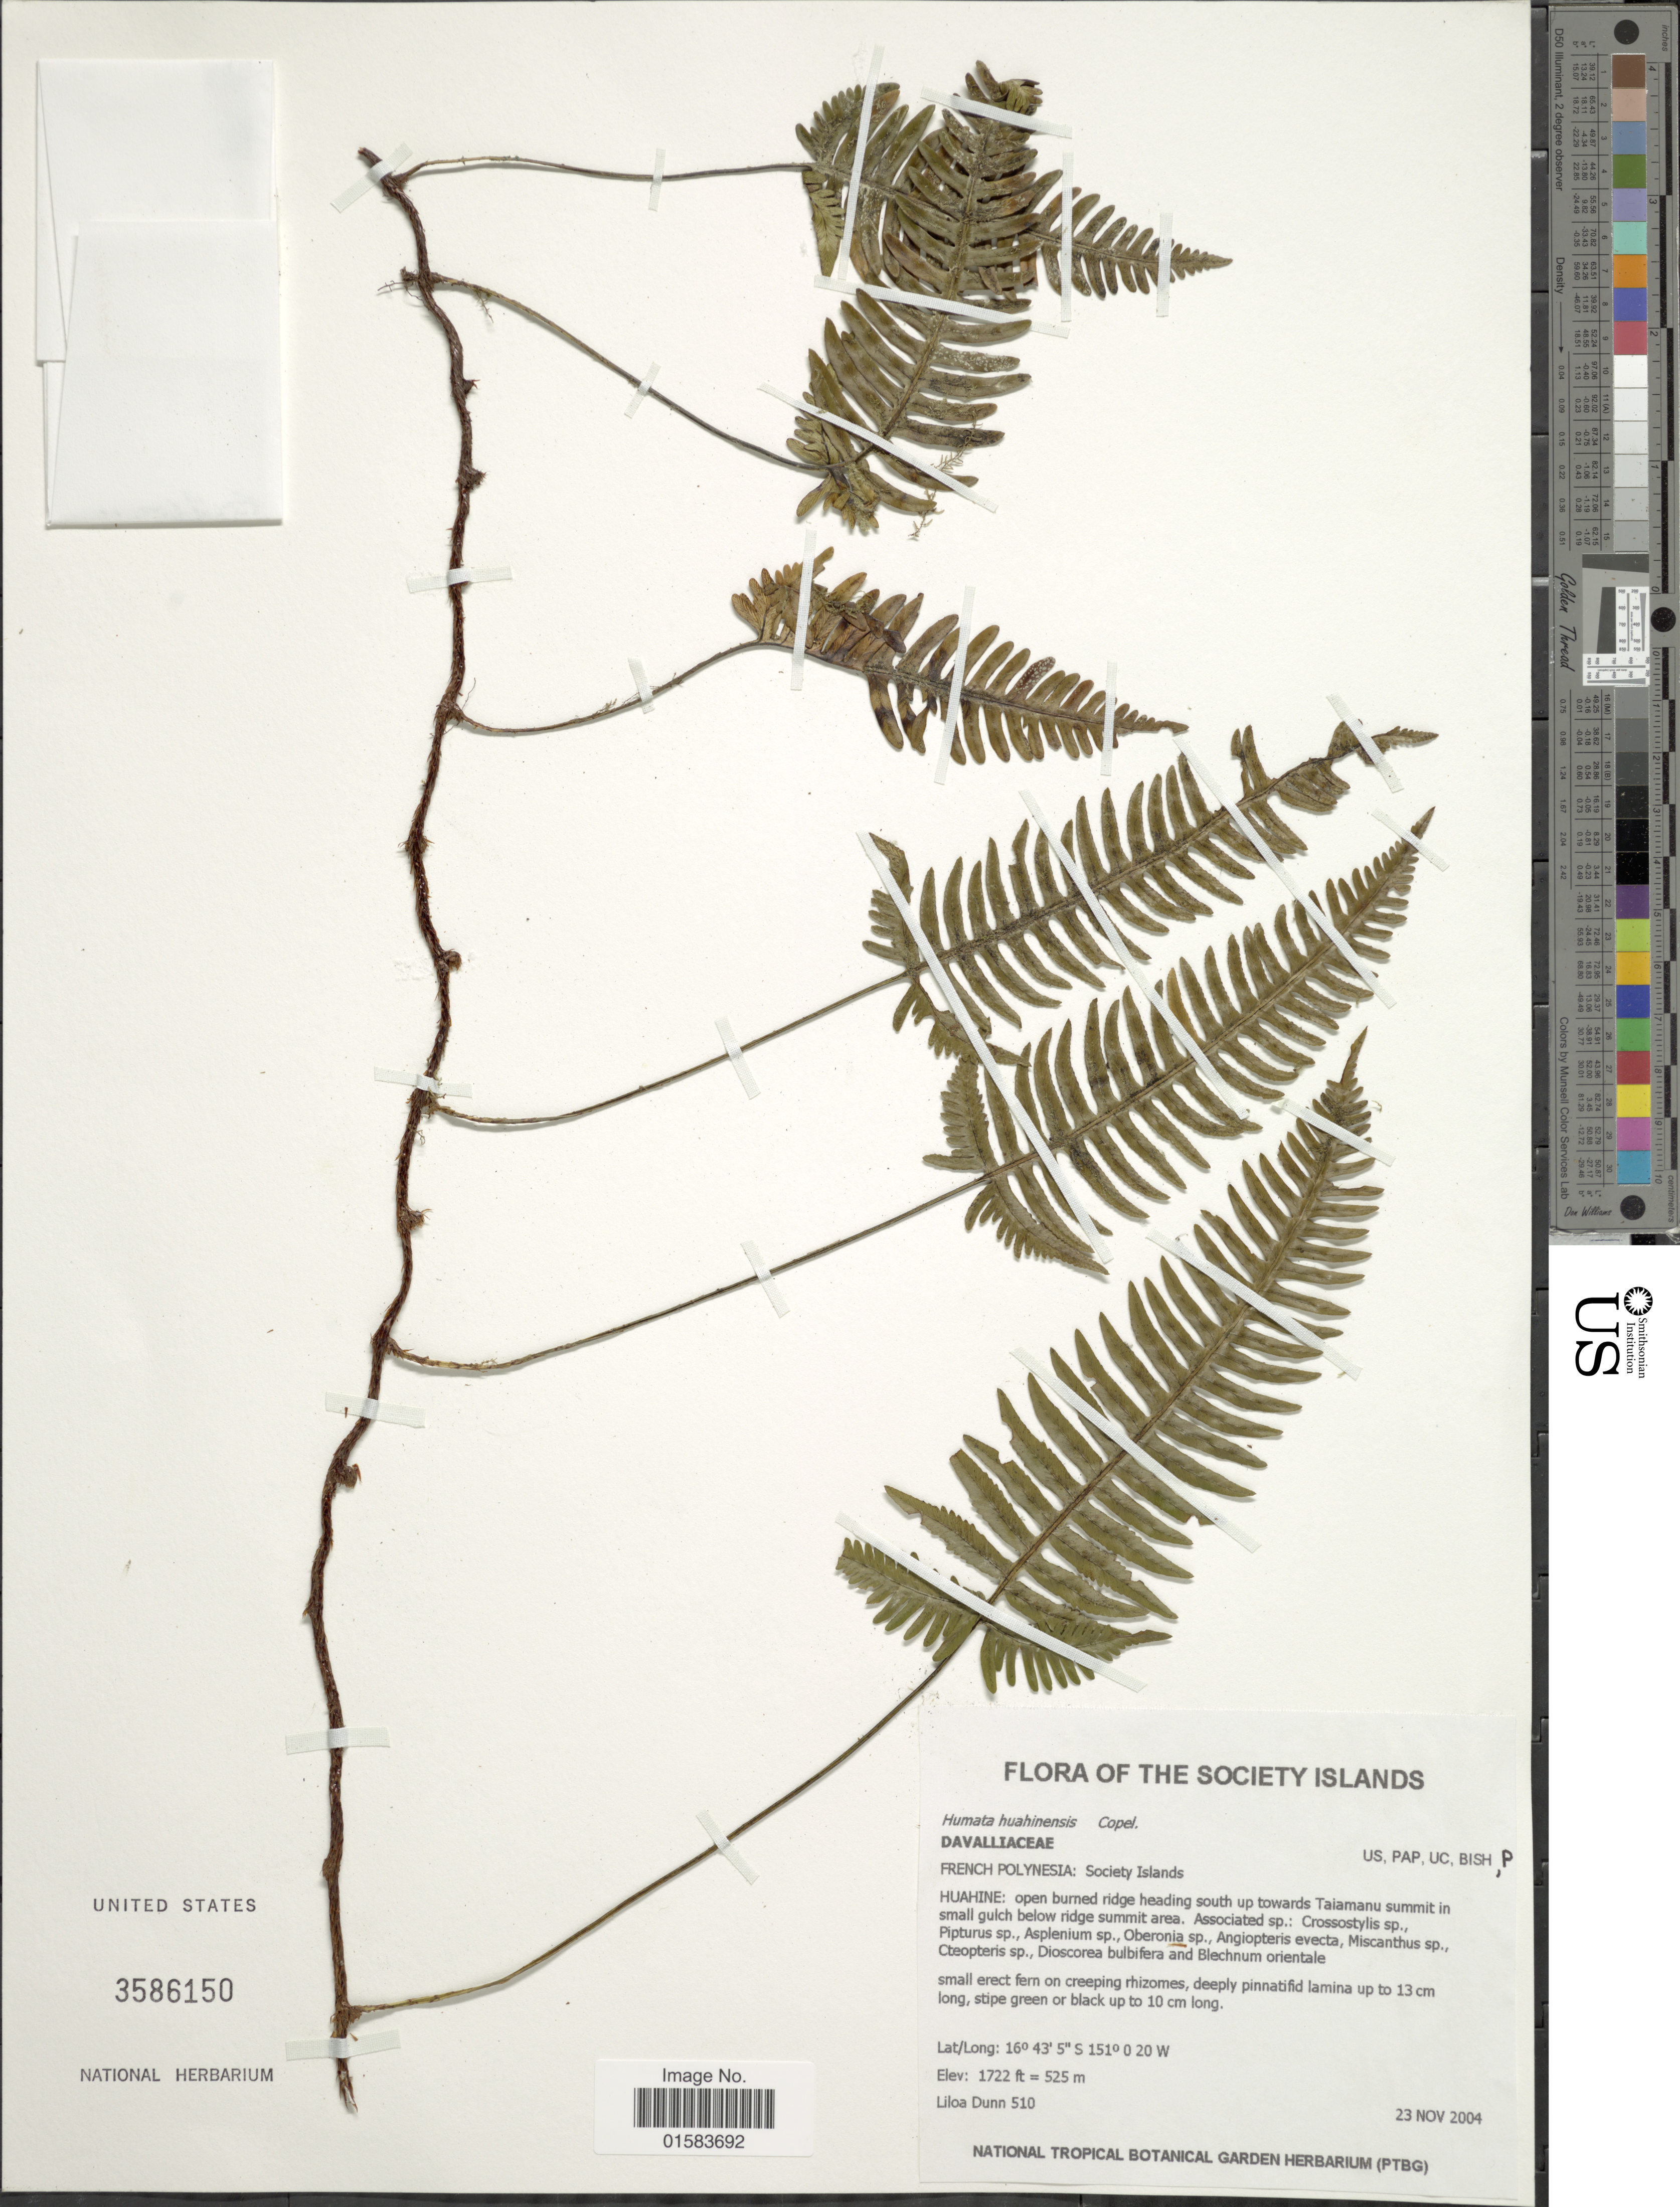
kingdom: Plantae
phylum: Tracheophyta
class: Polypodiopsida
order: Polypodiales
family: Davalliaceae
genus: Davallia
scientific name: Davallia pectinata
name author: Sm.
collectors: L. Dunn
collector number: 510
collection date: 2004-11-23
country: French Polynesia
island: Huahine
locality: Open burned ridge south up towards Taiamanu summit in small gulch below ridge summit area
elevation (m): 525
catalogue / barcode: US 3586150